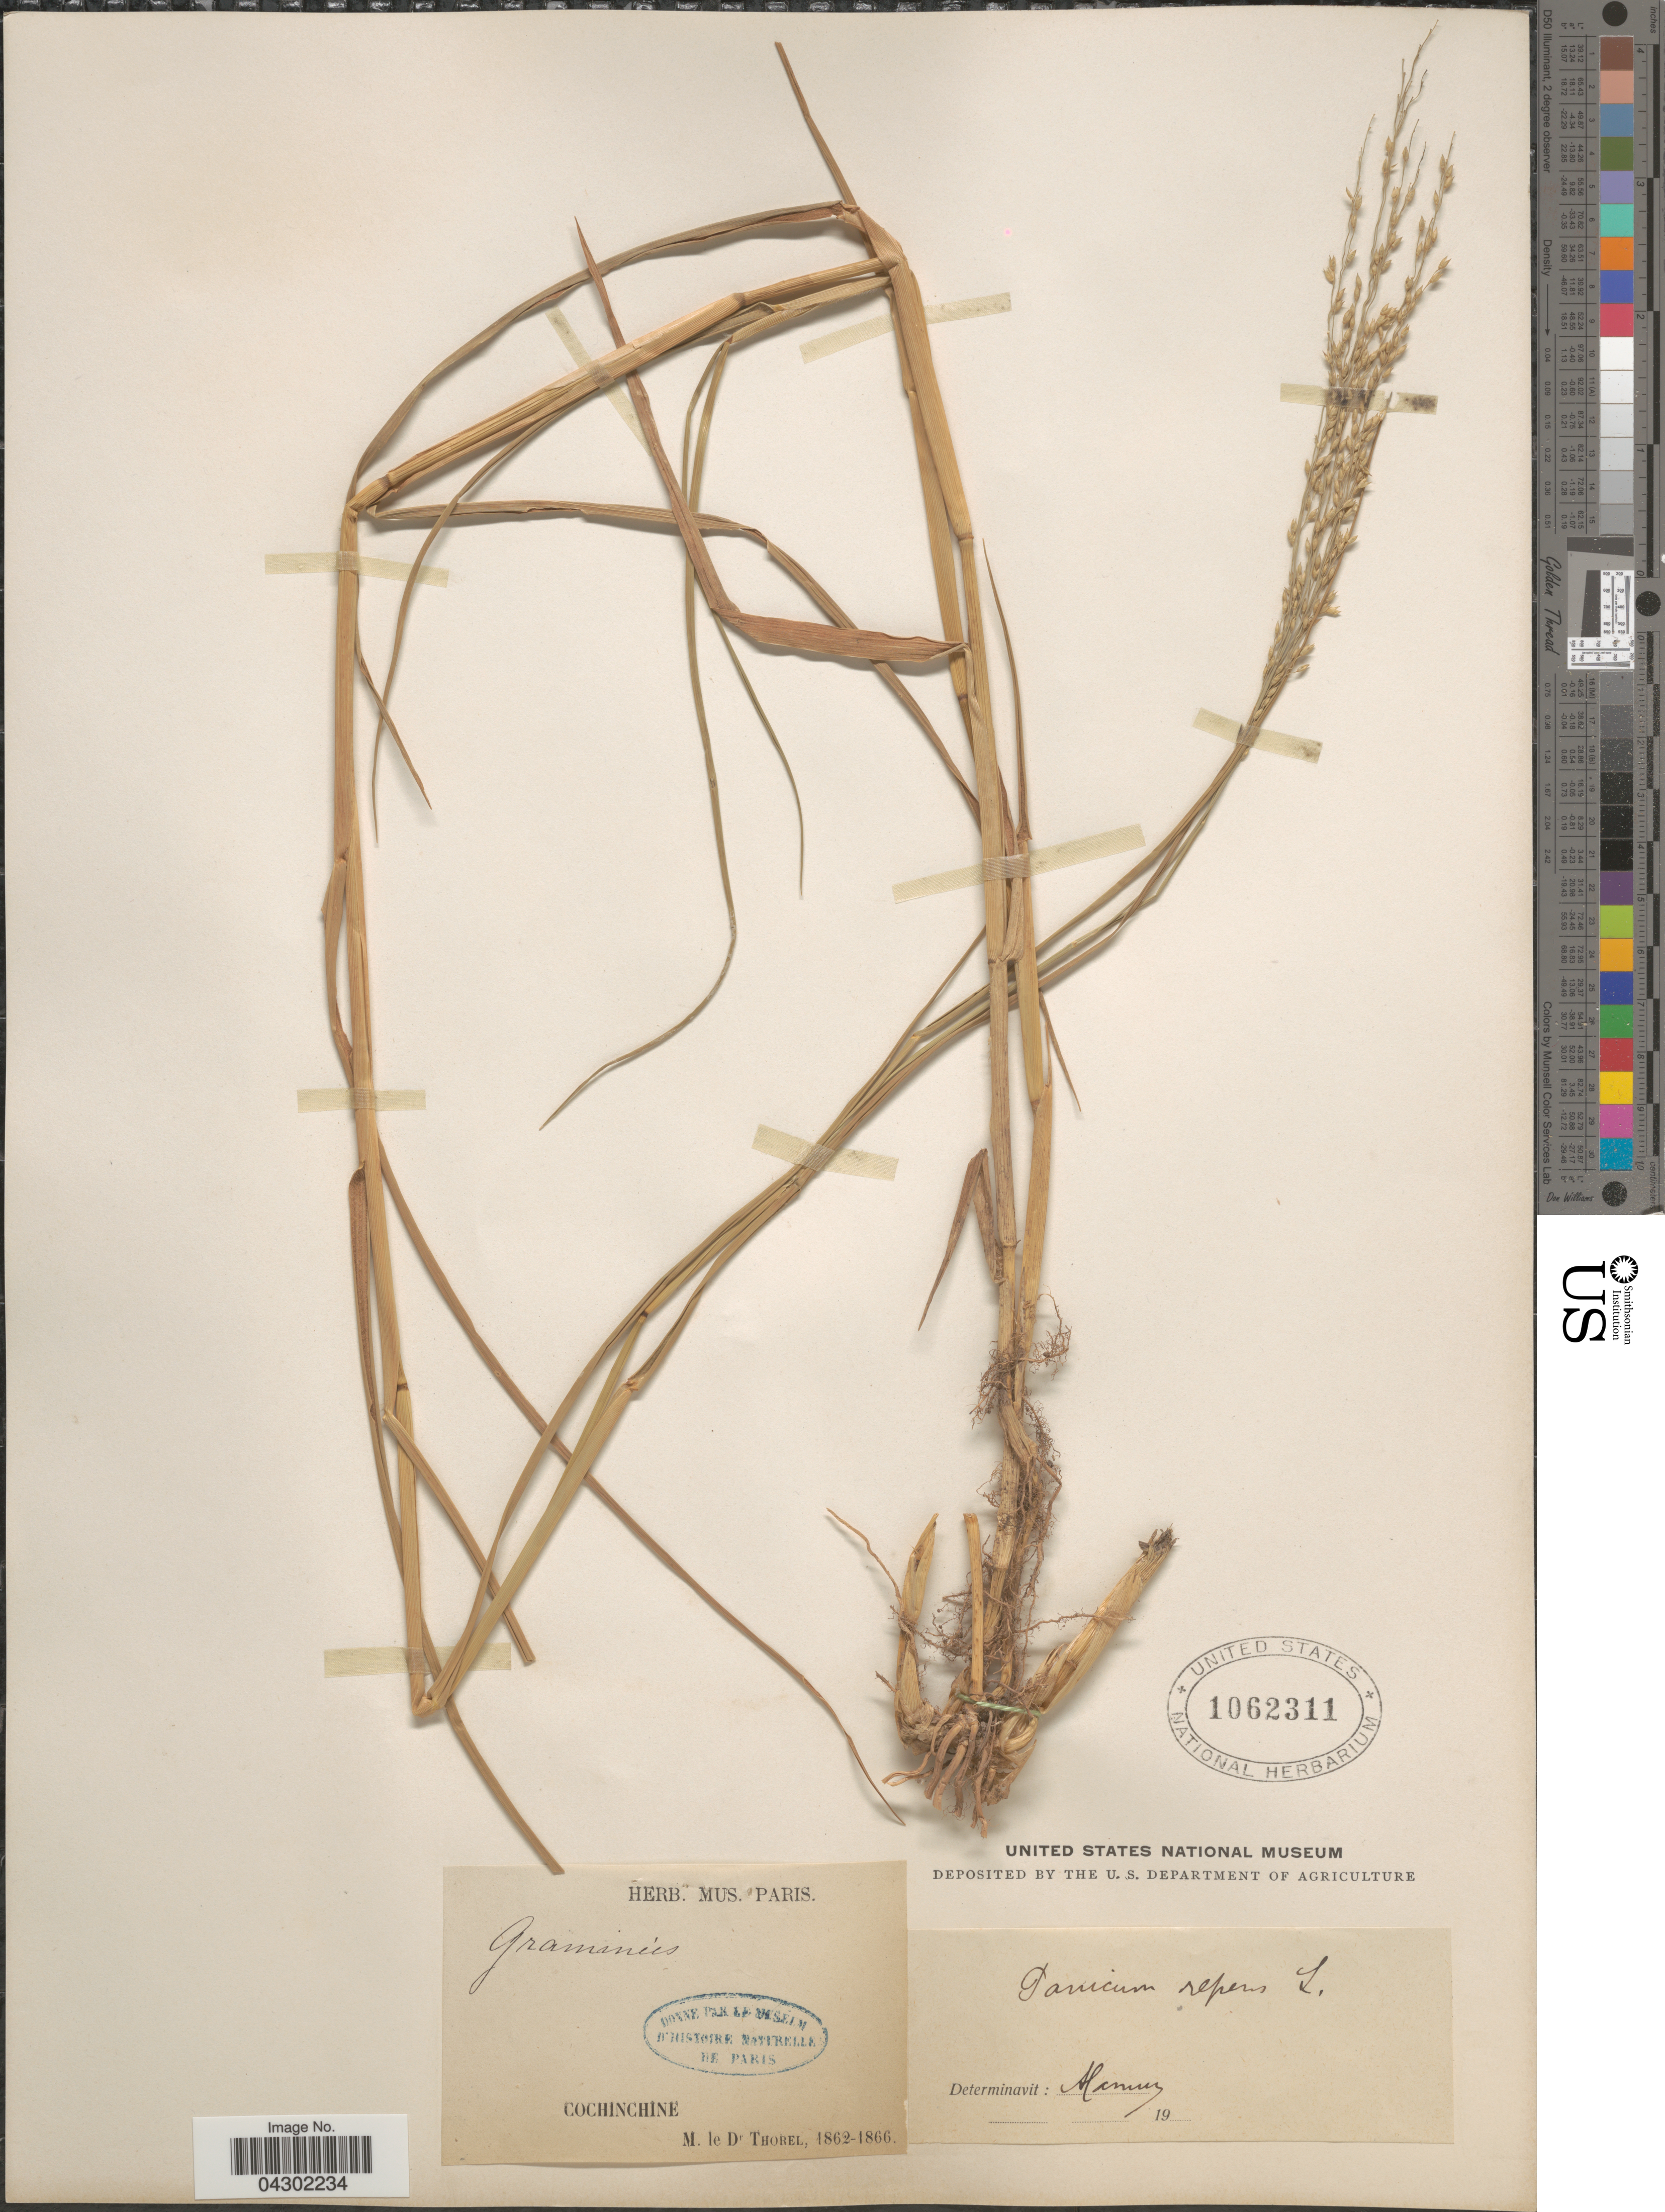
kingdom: Plantae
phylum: Tracheophyta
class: Liliopsida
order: Poales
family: Poaceae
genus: Panicum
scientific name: Panicum repens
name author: L.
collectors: Thorel, M. "M. [=Monsieur] Thorel" DO NOT USE (error for C. Thorel)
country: Vietnam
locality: Cochinchine.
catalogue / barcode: US 1062311